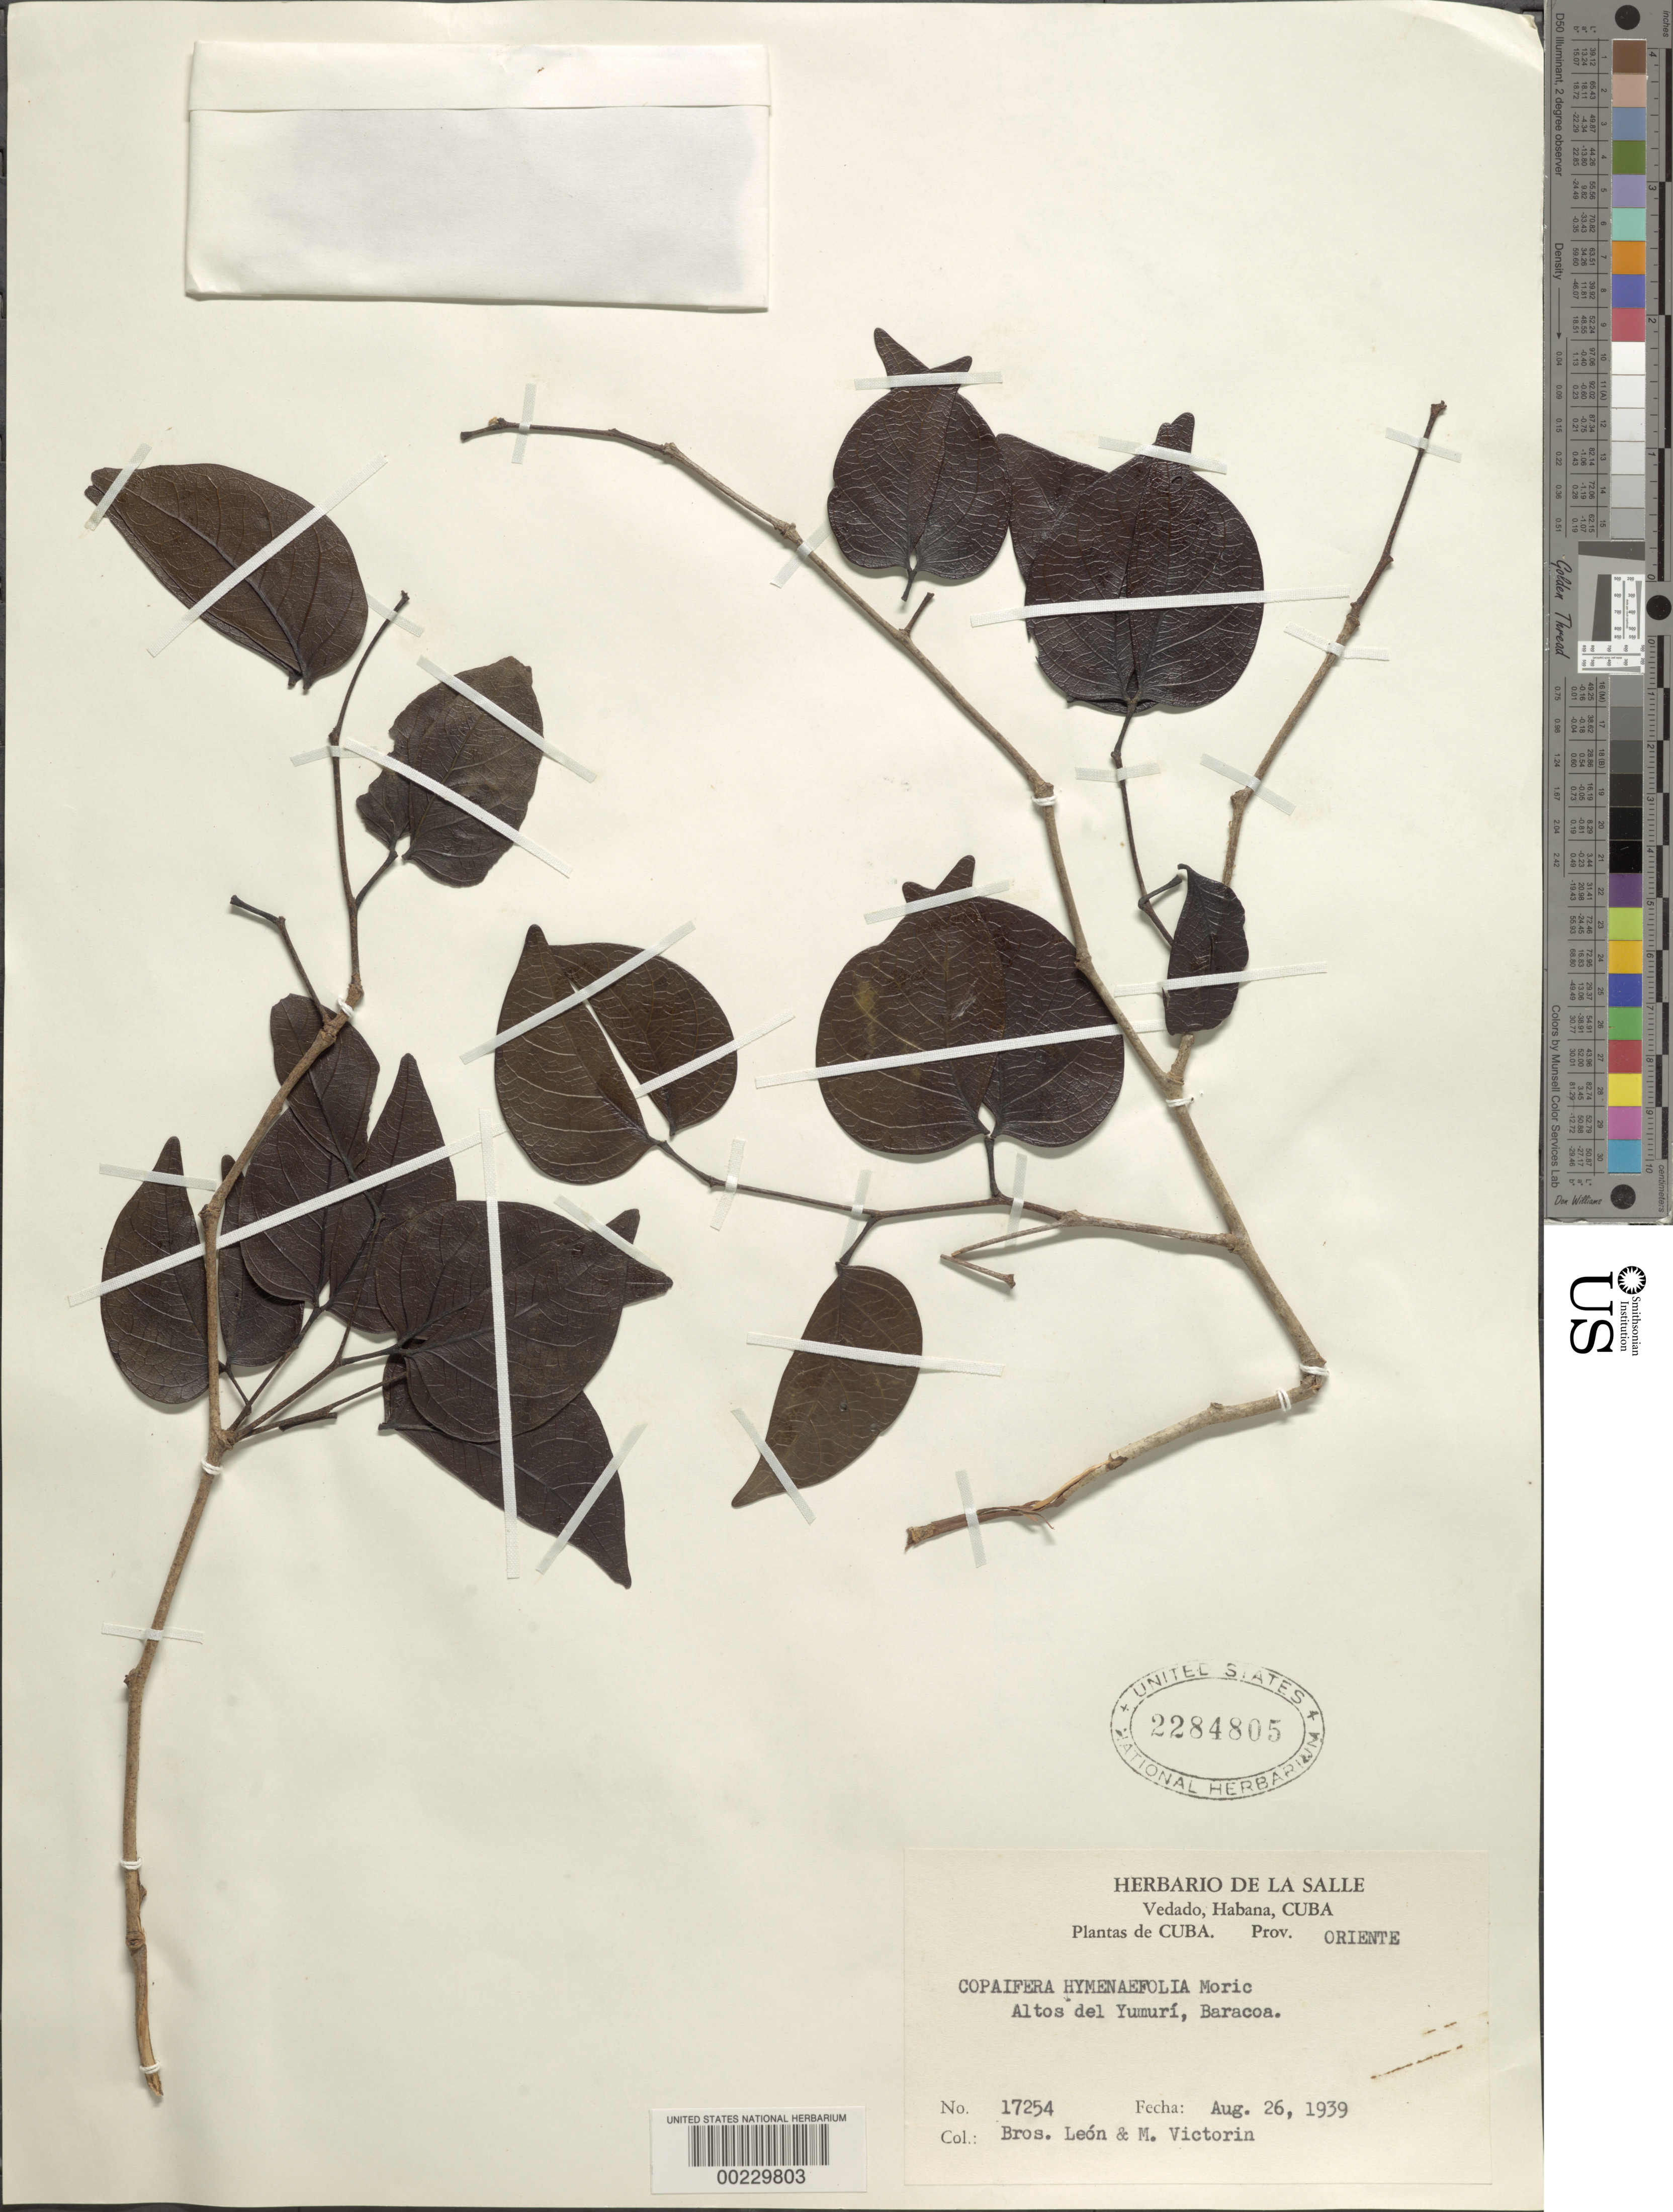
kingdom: Plantae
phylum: Tracheophyta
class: Magnoliopsida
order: Fabales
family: Fabaceae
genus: Copaifera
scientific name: Copaifera hymenaeifolia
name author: Moric.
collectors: Bro. León & Fr. Marie-Victorin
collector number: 17254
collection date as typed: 26 Aug 1939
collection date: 1939-08-26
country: Cuba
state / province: Oriente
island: Greater Antilles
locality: Altos del Yumuri, Baracoa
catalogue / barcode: US 2284805